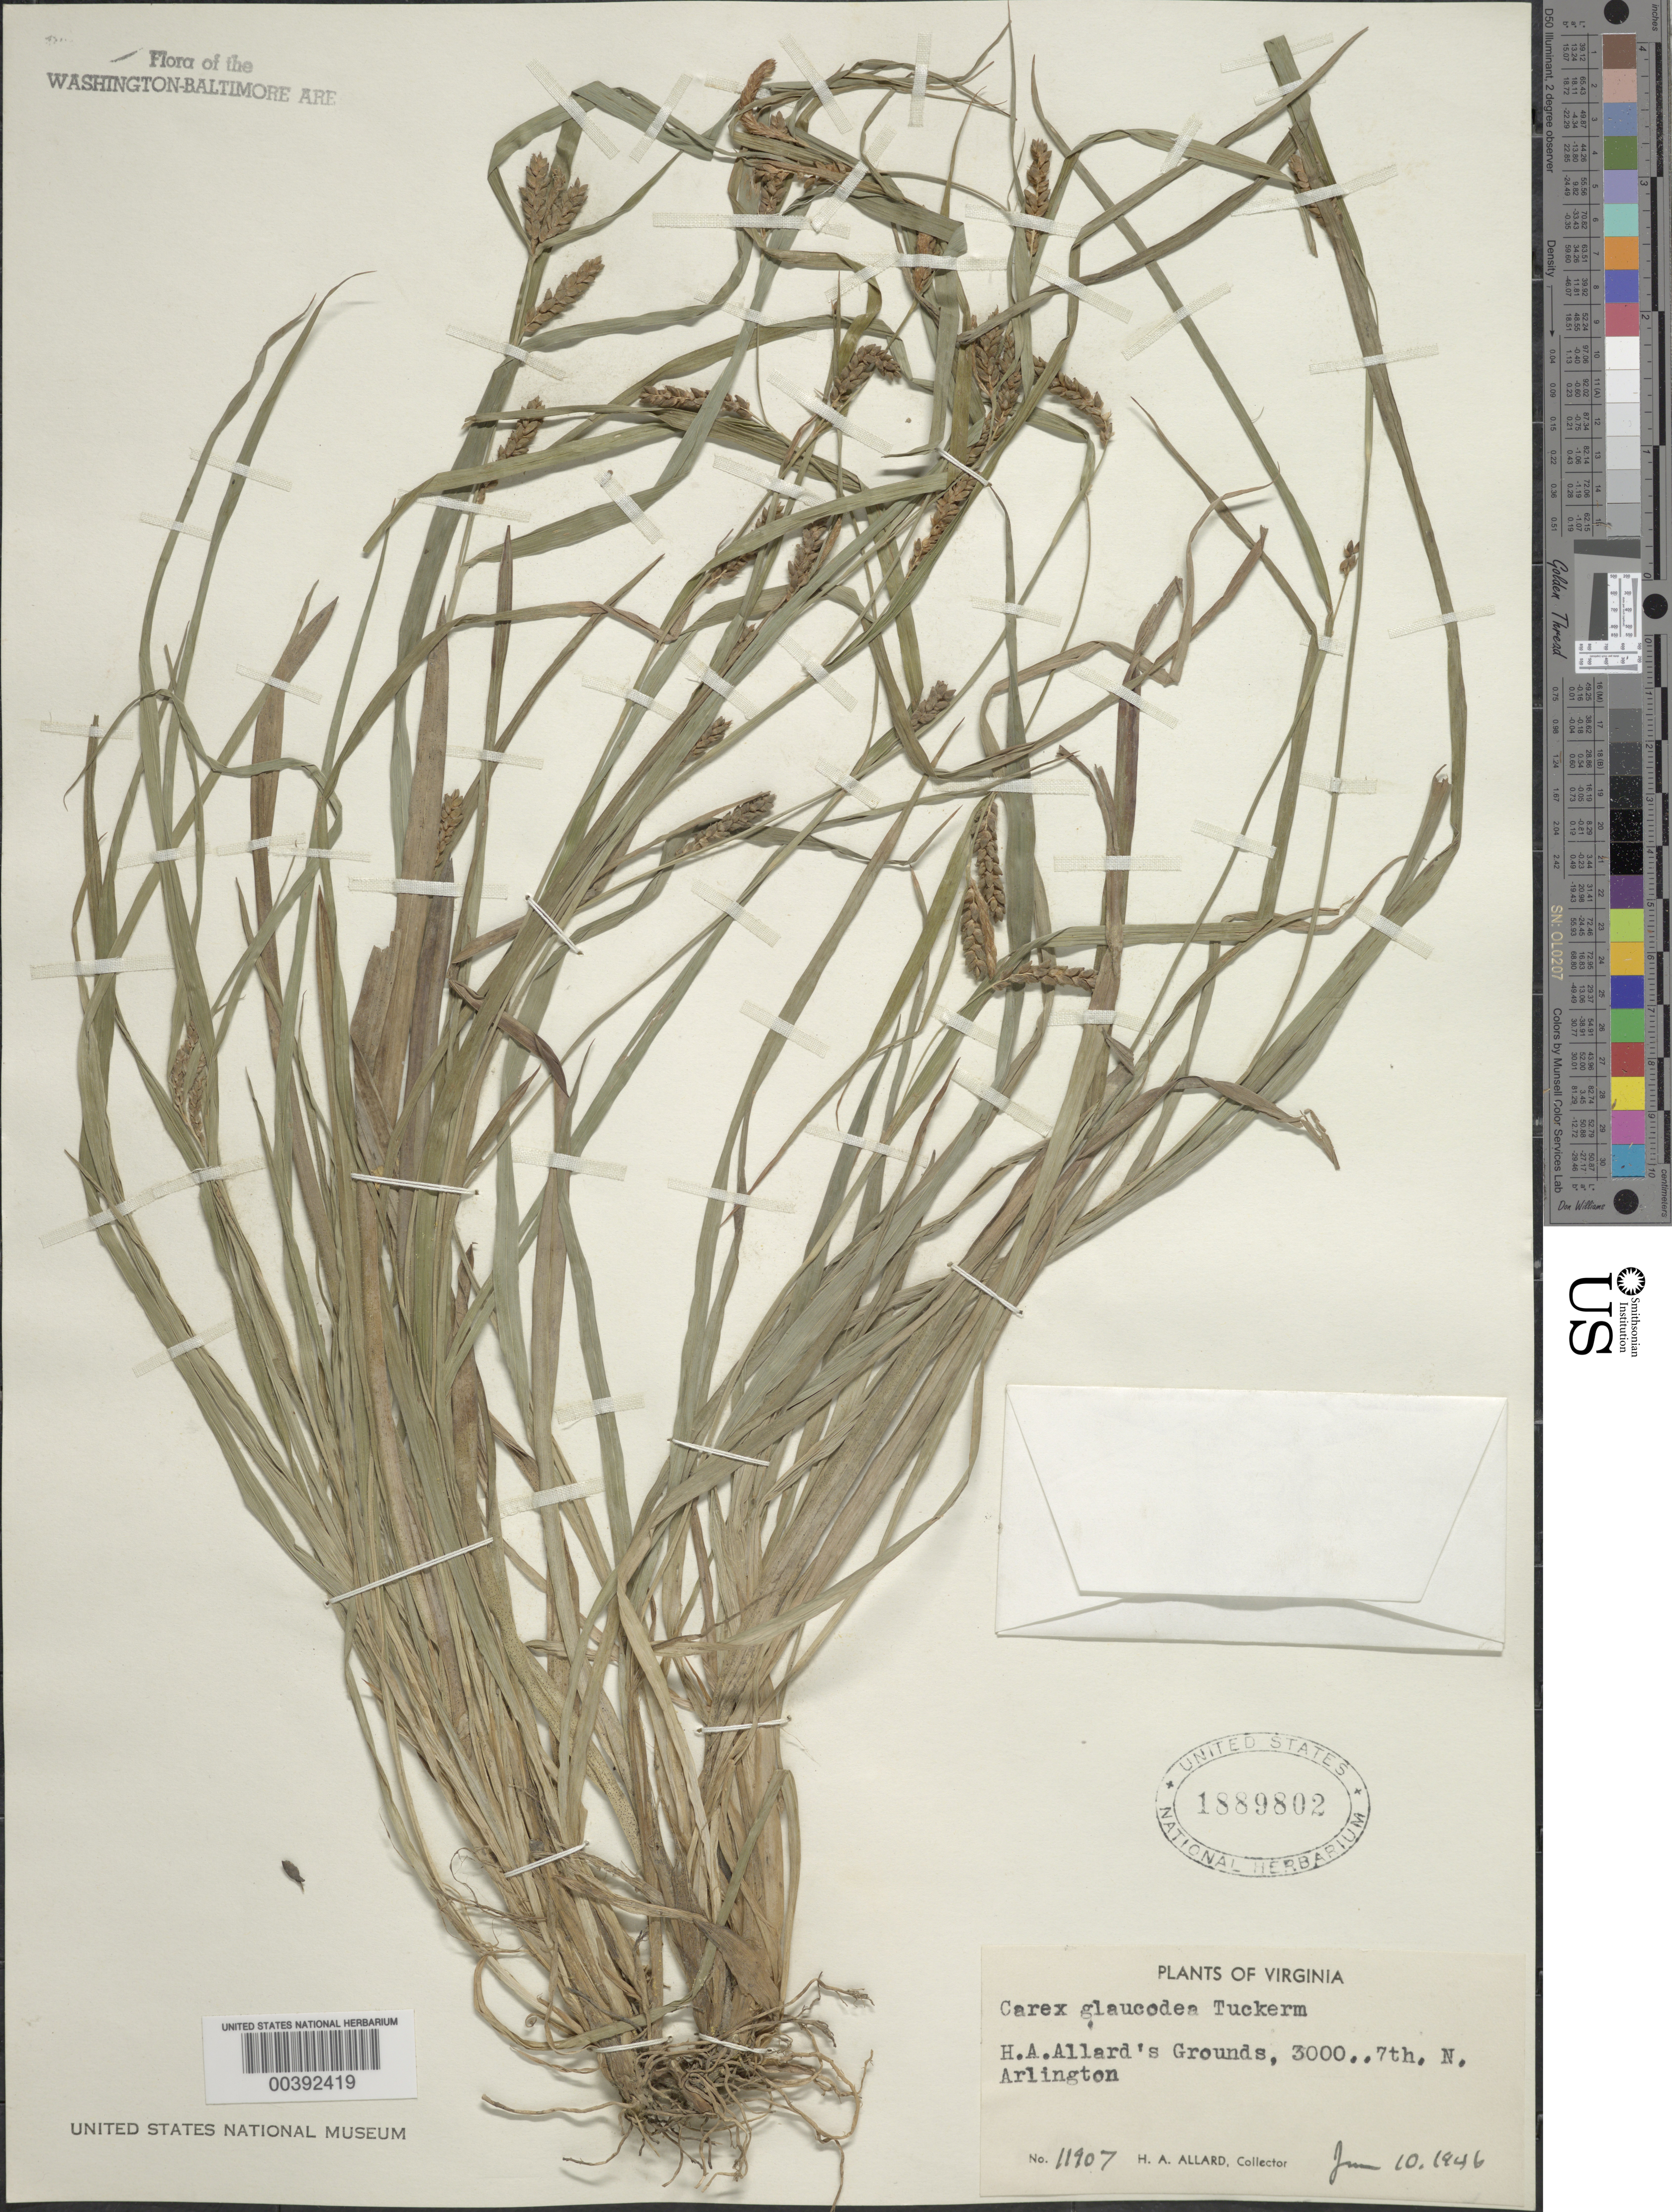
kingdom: Plantae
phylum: Tracheophyta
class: Liliopsida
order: Poales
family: Cyperaceae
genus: Carex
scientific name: Carex glaucodea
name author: Tuck. ex Olney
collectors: H. A. Allard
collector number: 11907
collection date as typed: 10 Jun 1946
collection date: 1946-06-10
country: United States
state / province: Virginia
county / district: Arlington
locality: Clarendon, Allards garden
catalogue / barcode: US 1889802